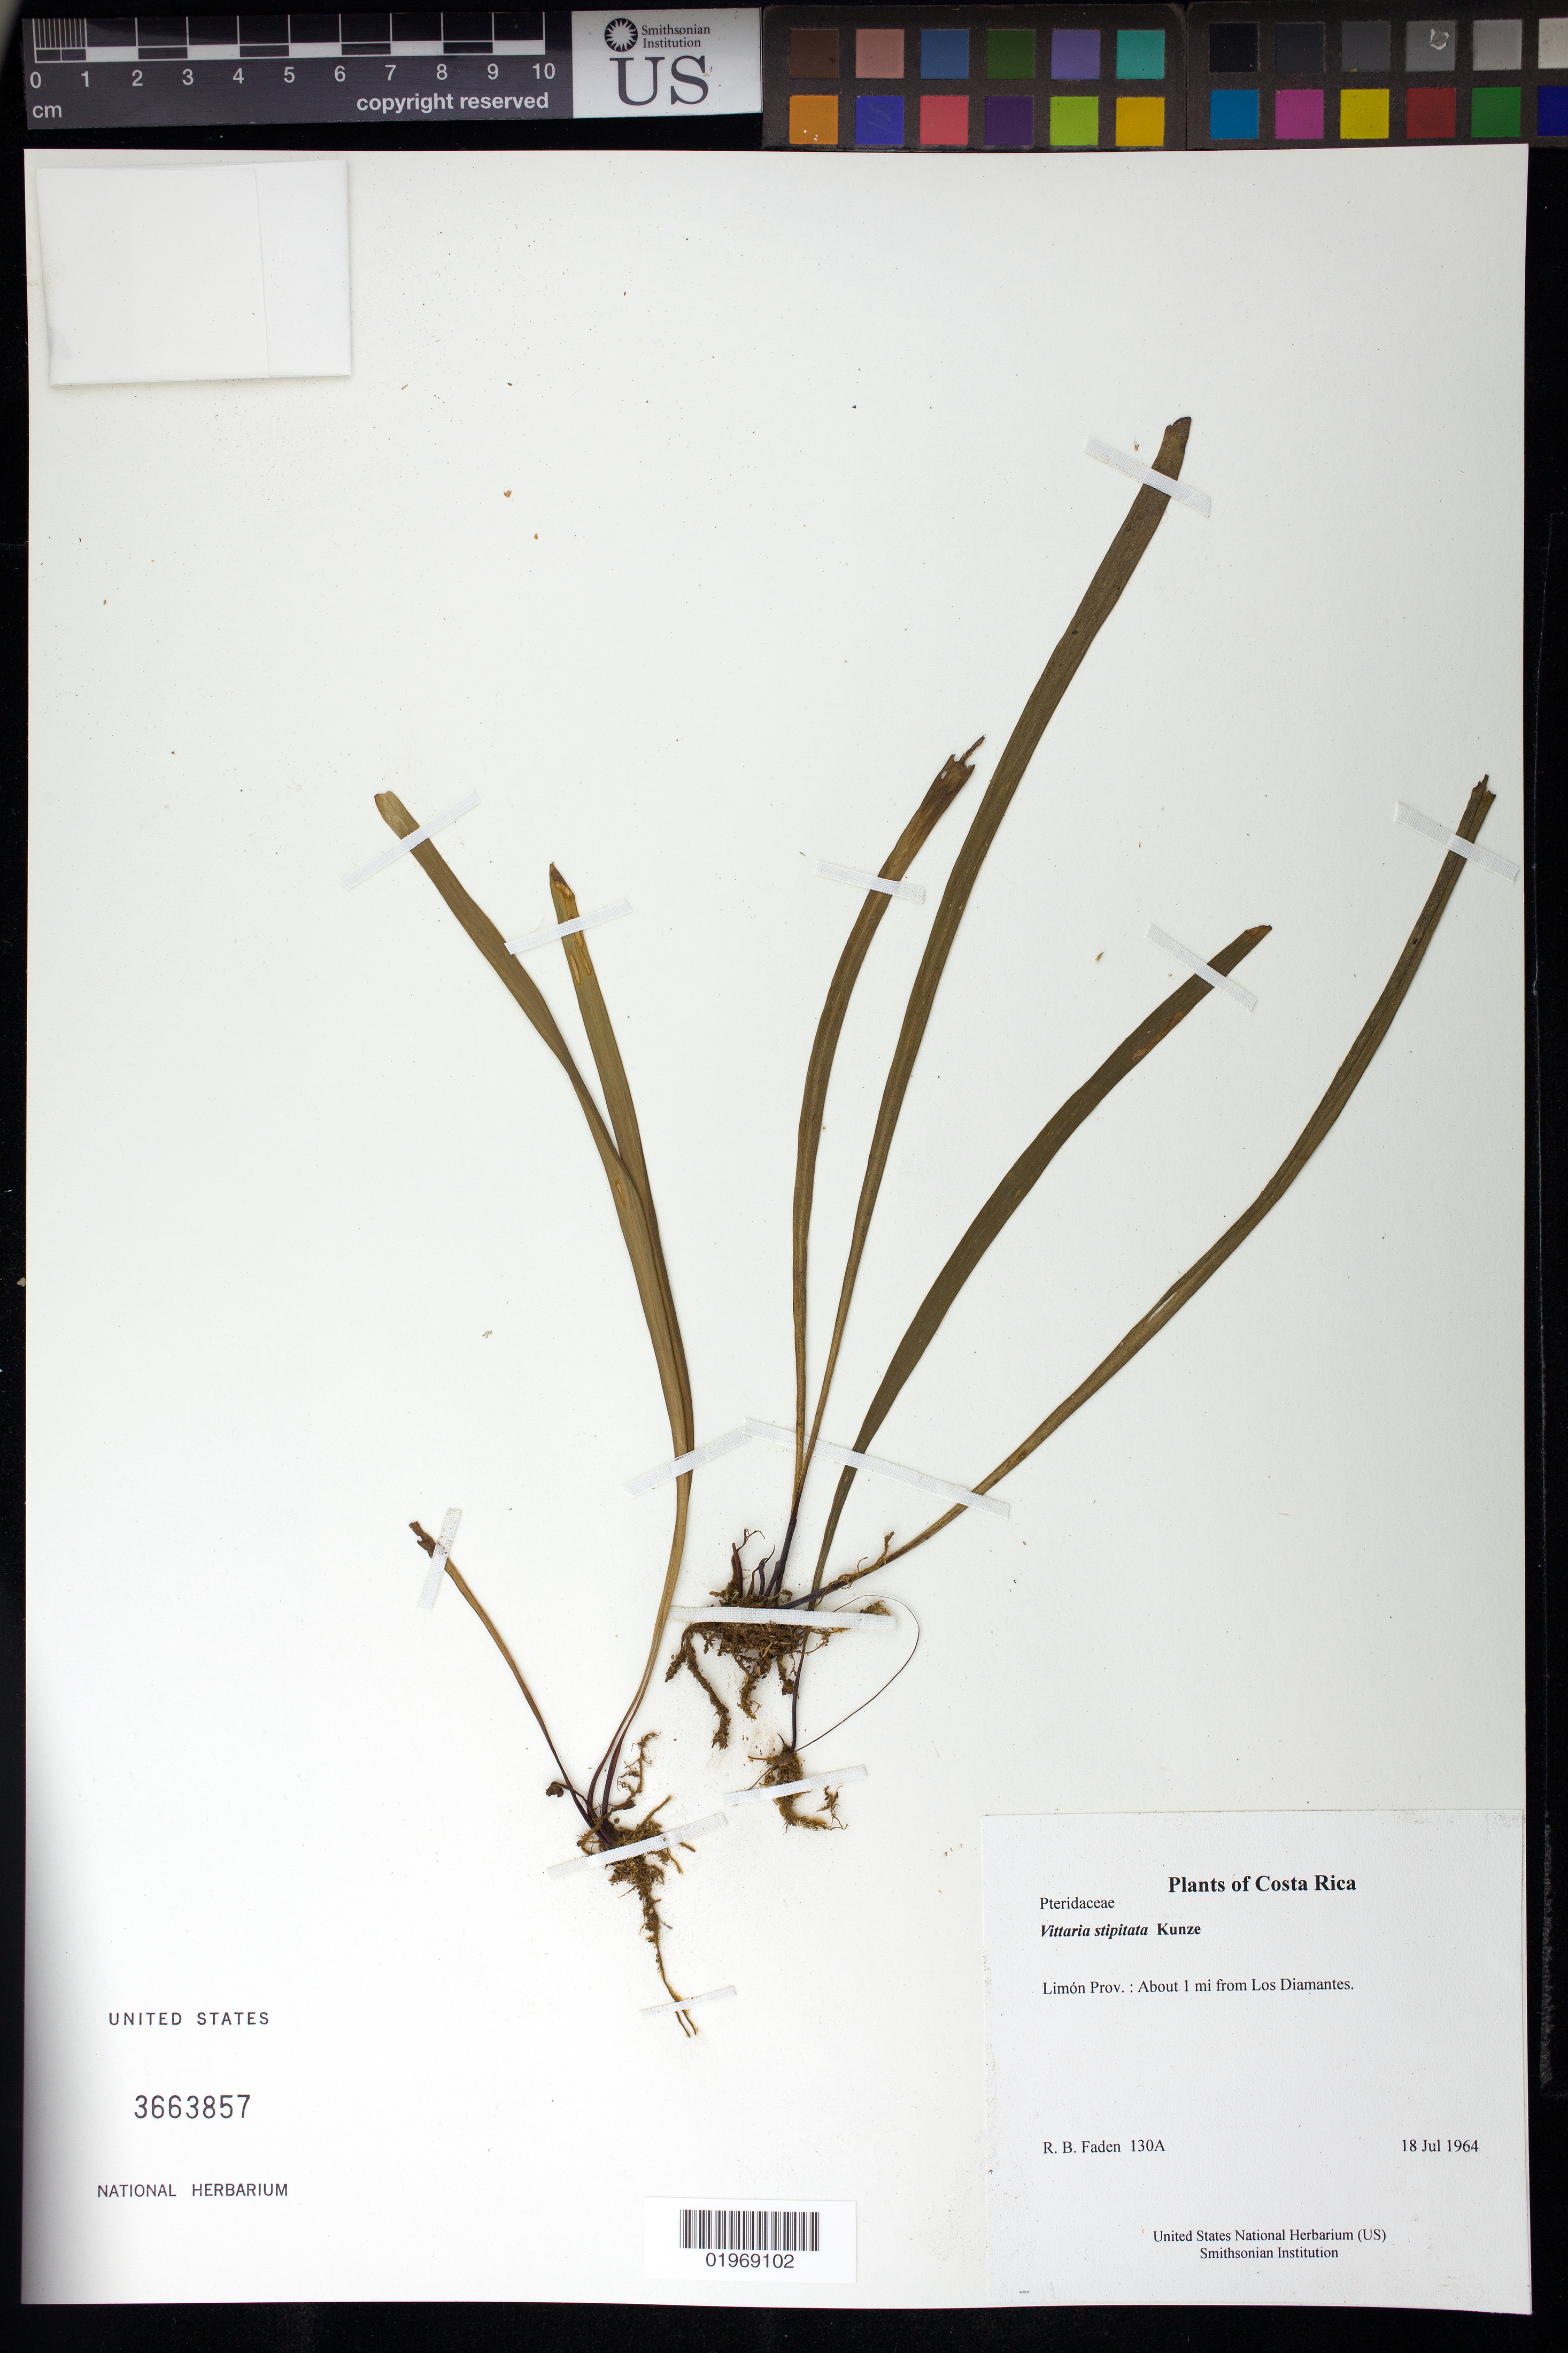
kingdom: Plantae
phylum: Tracheophyta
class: Polypodiopsida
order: Polypodiales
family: Pteridaceae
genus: Vittaria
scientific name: Vittaria stipitata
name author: Kunze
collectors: R. B. Faden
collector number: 130A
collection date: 1964-07-18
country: Costa Rica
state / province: Limón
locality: About 1 mi from Los Diamantes.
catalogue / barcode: US 3663857